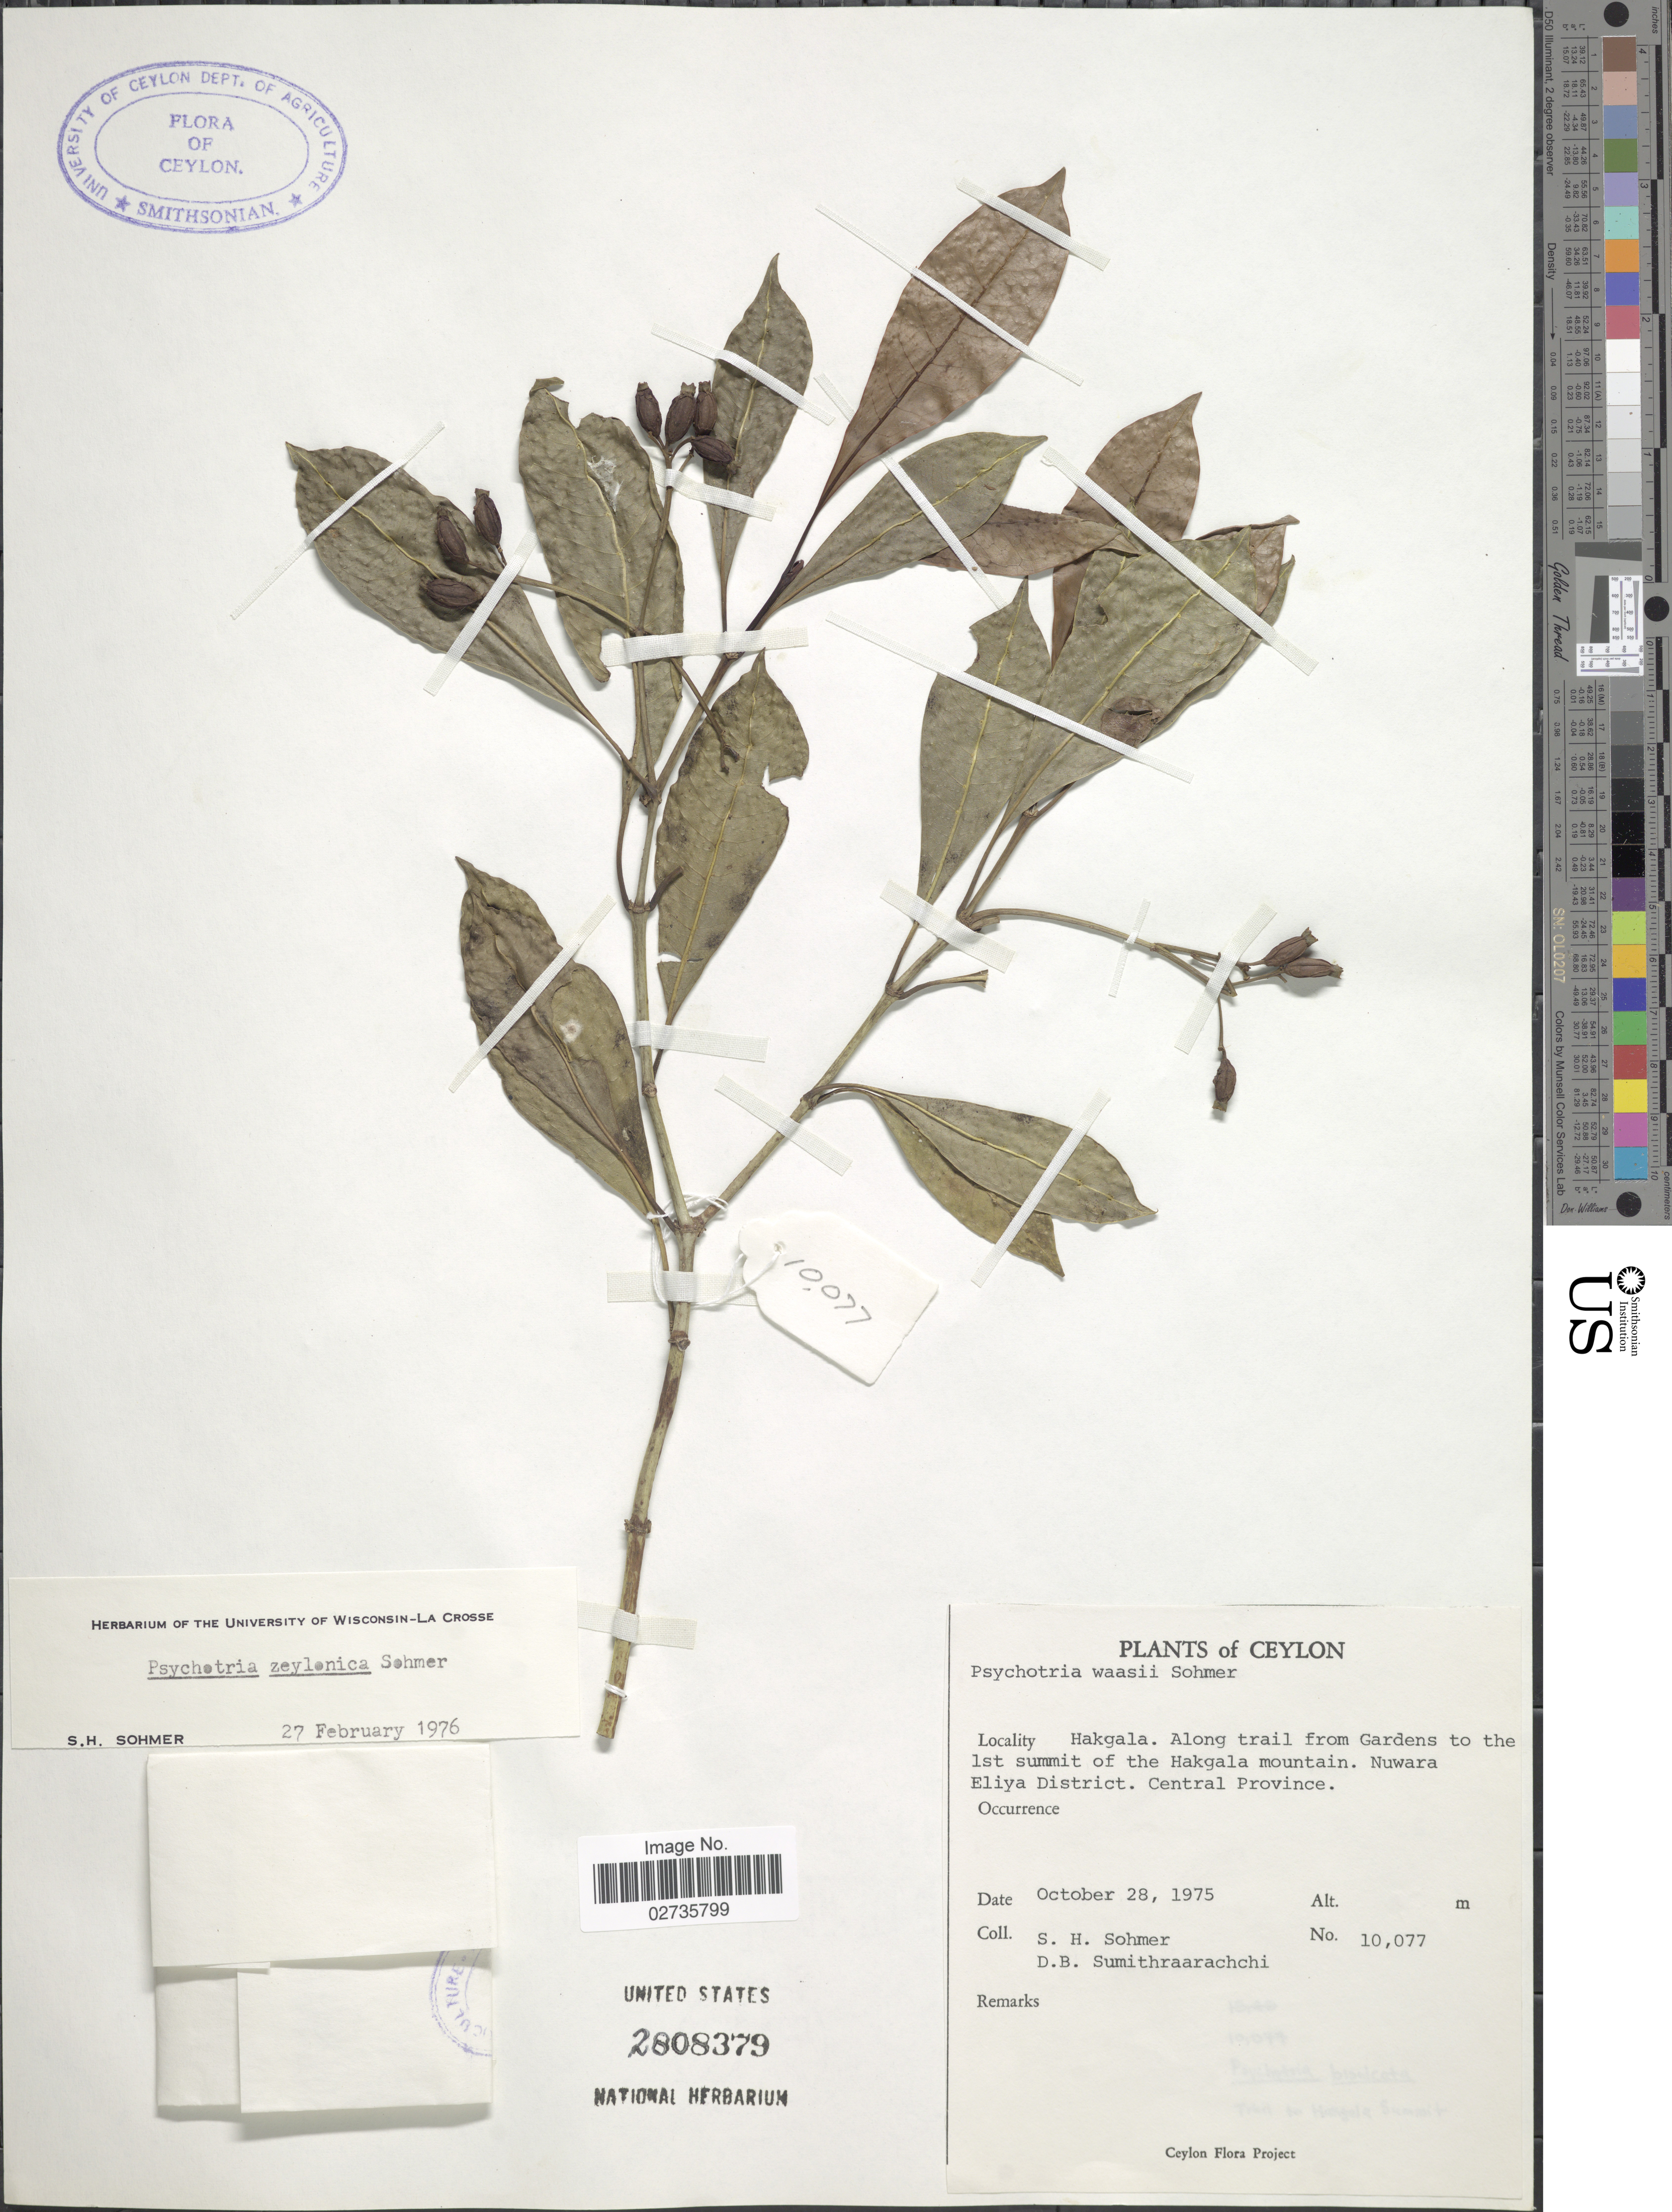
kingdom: Plantae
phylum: Tracheophyta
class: Magnoliopsida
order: Gentianales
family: Rubiaceae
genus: Psychotria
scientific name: Psychotria zeylanica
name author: Sohmer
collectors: S. H. Sohmer & D. B. Sumithraarachchi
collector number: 10077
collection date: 1975-10-28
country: Sri Lanka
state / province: Central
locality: Ceylon, Hakgala. Along trail from Gardens to the 1st summit of the Hakgala mountain. Nuwara Eliya District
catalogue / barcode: US 2808379